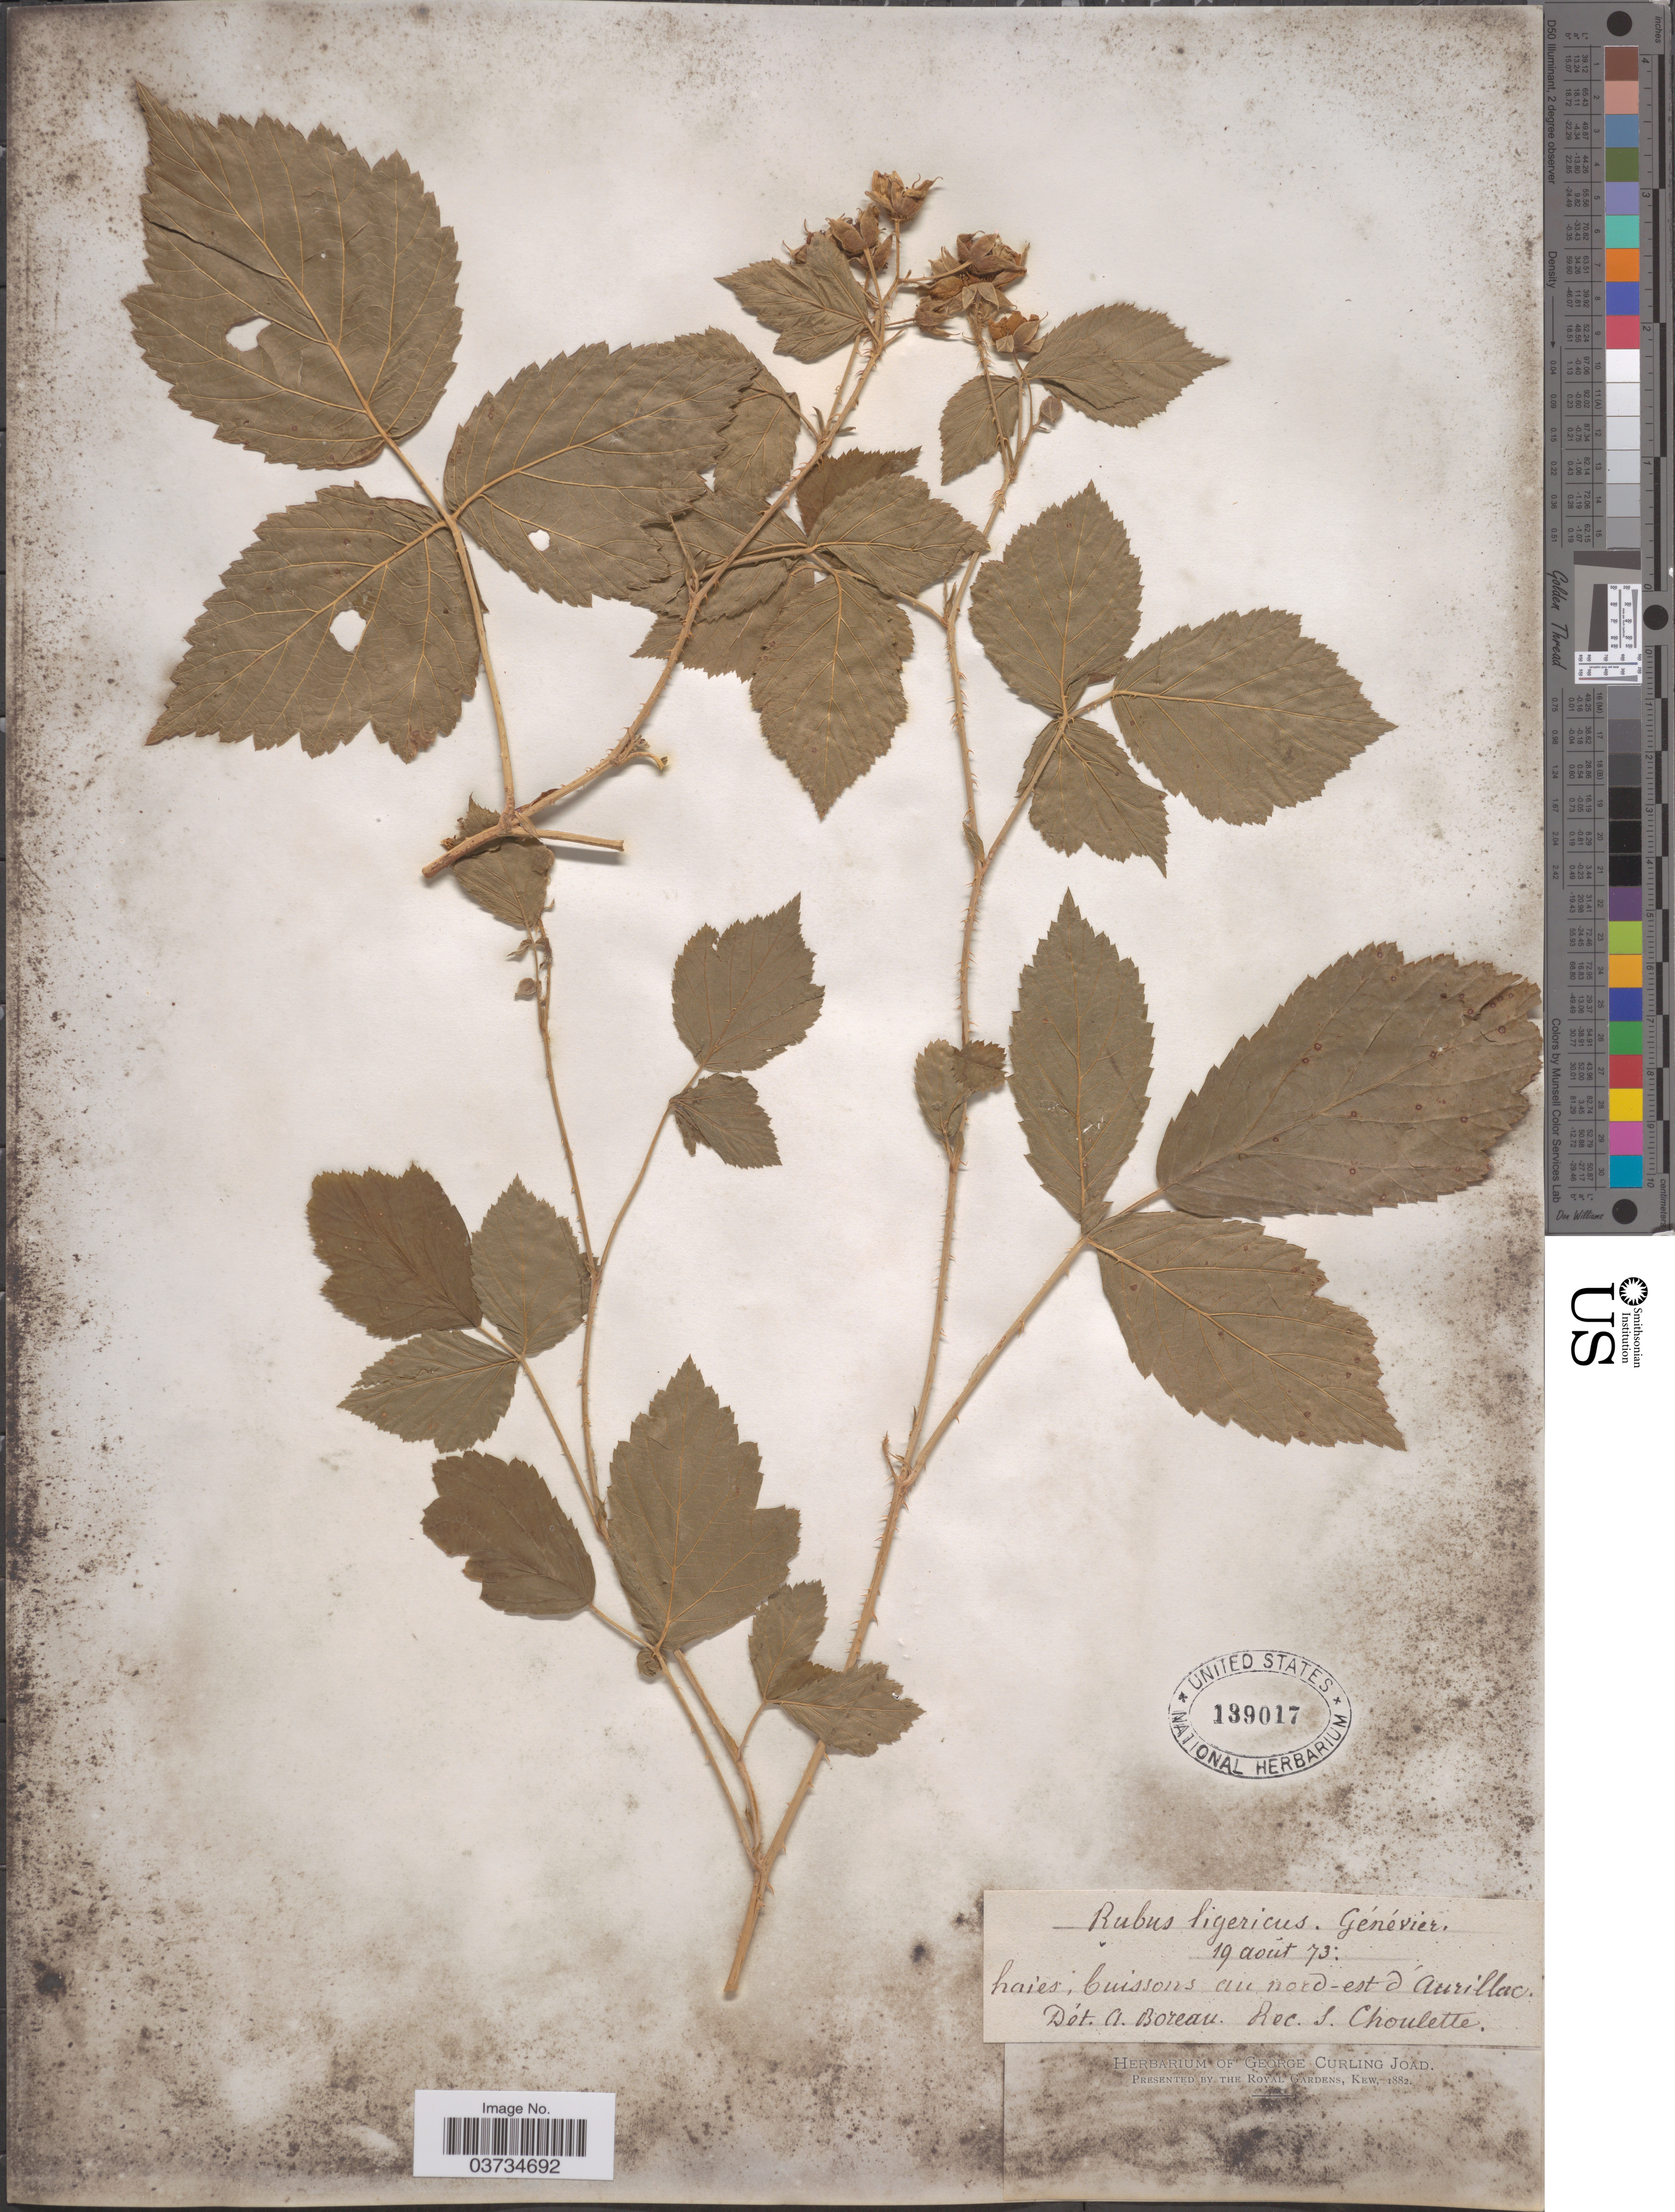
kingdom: Plantae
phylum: Tracheophyta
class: Magnoliopsida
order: Rosales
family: Rosaceae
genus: Rubus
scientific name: Rubus ligerinus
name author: Genev.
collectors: S. Choulette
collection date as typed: Transcribed d/m/y: 19/8/73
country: France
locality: Buissons au nord-est d'Aurillac.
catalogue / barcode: US 139017